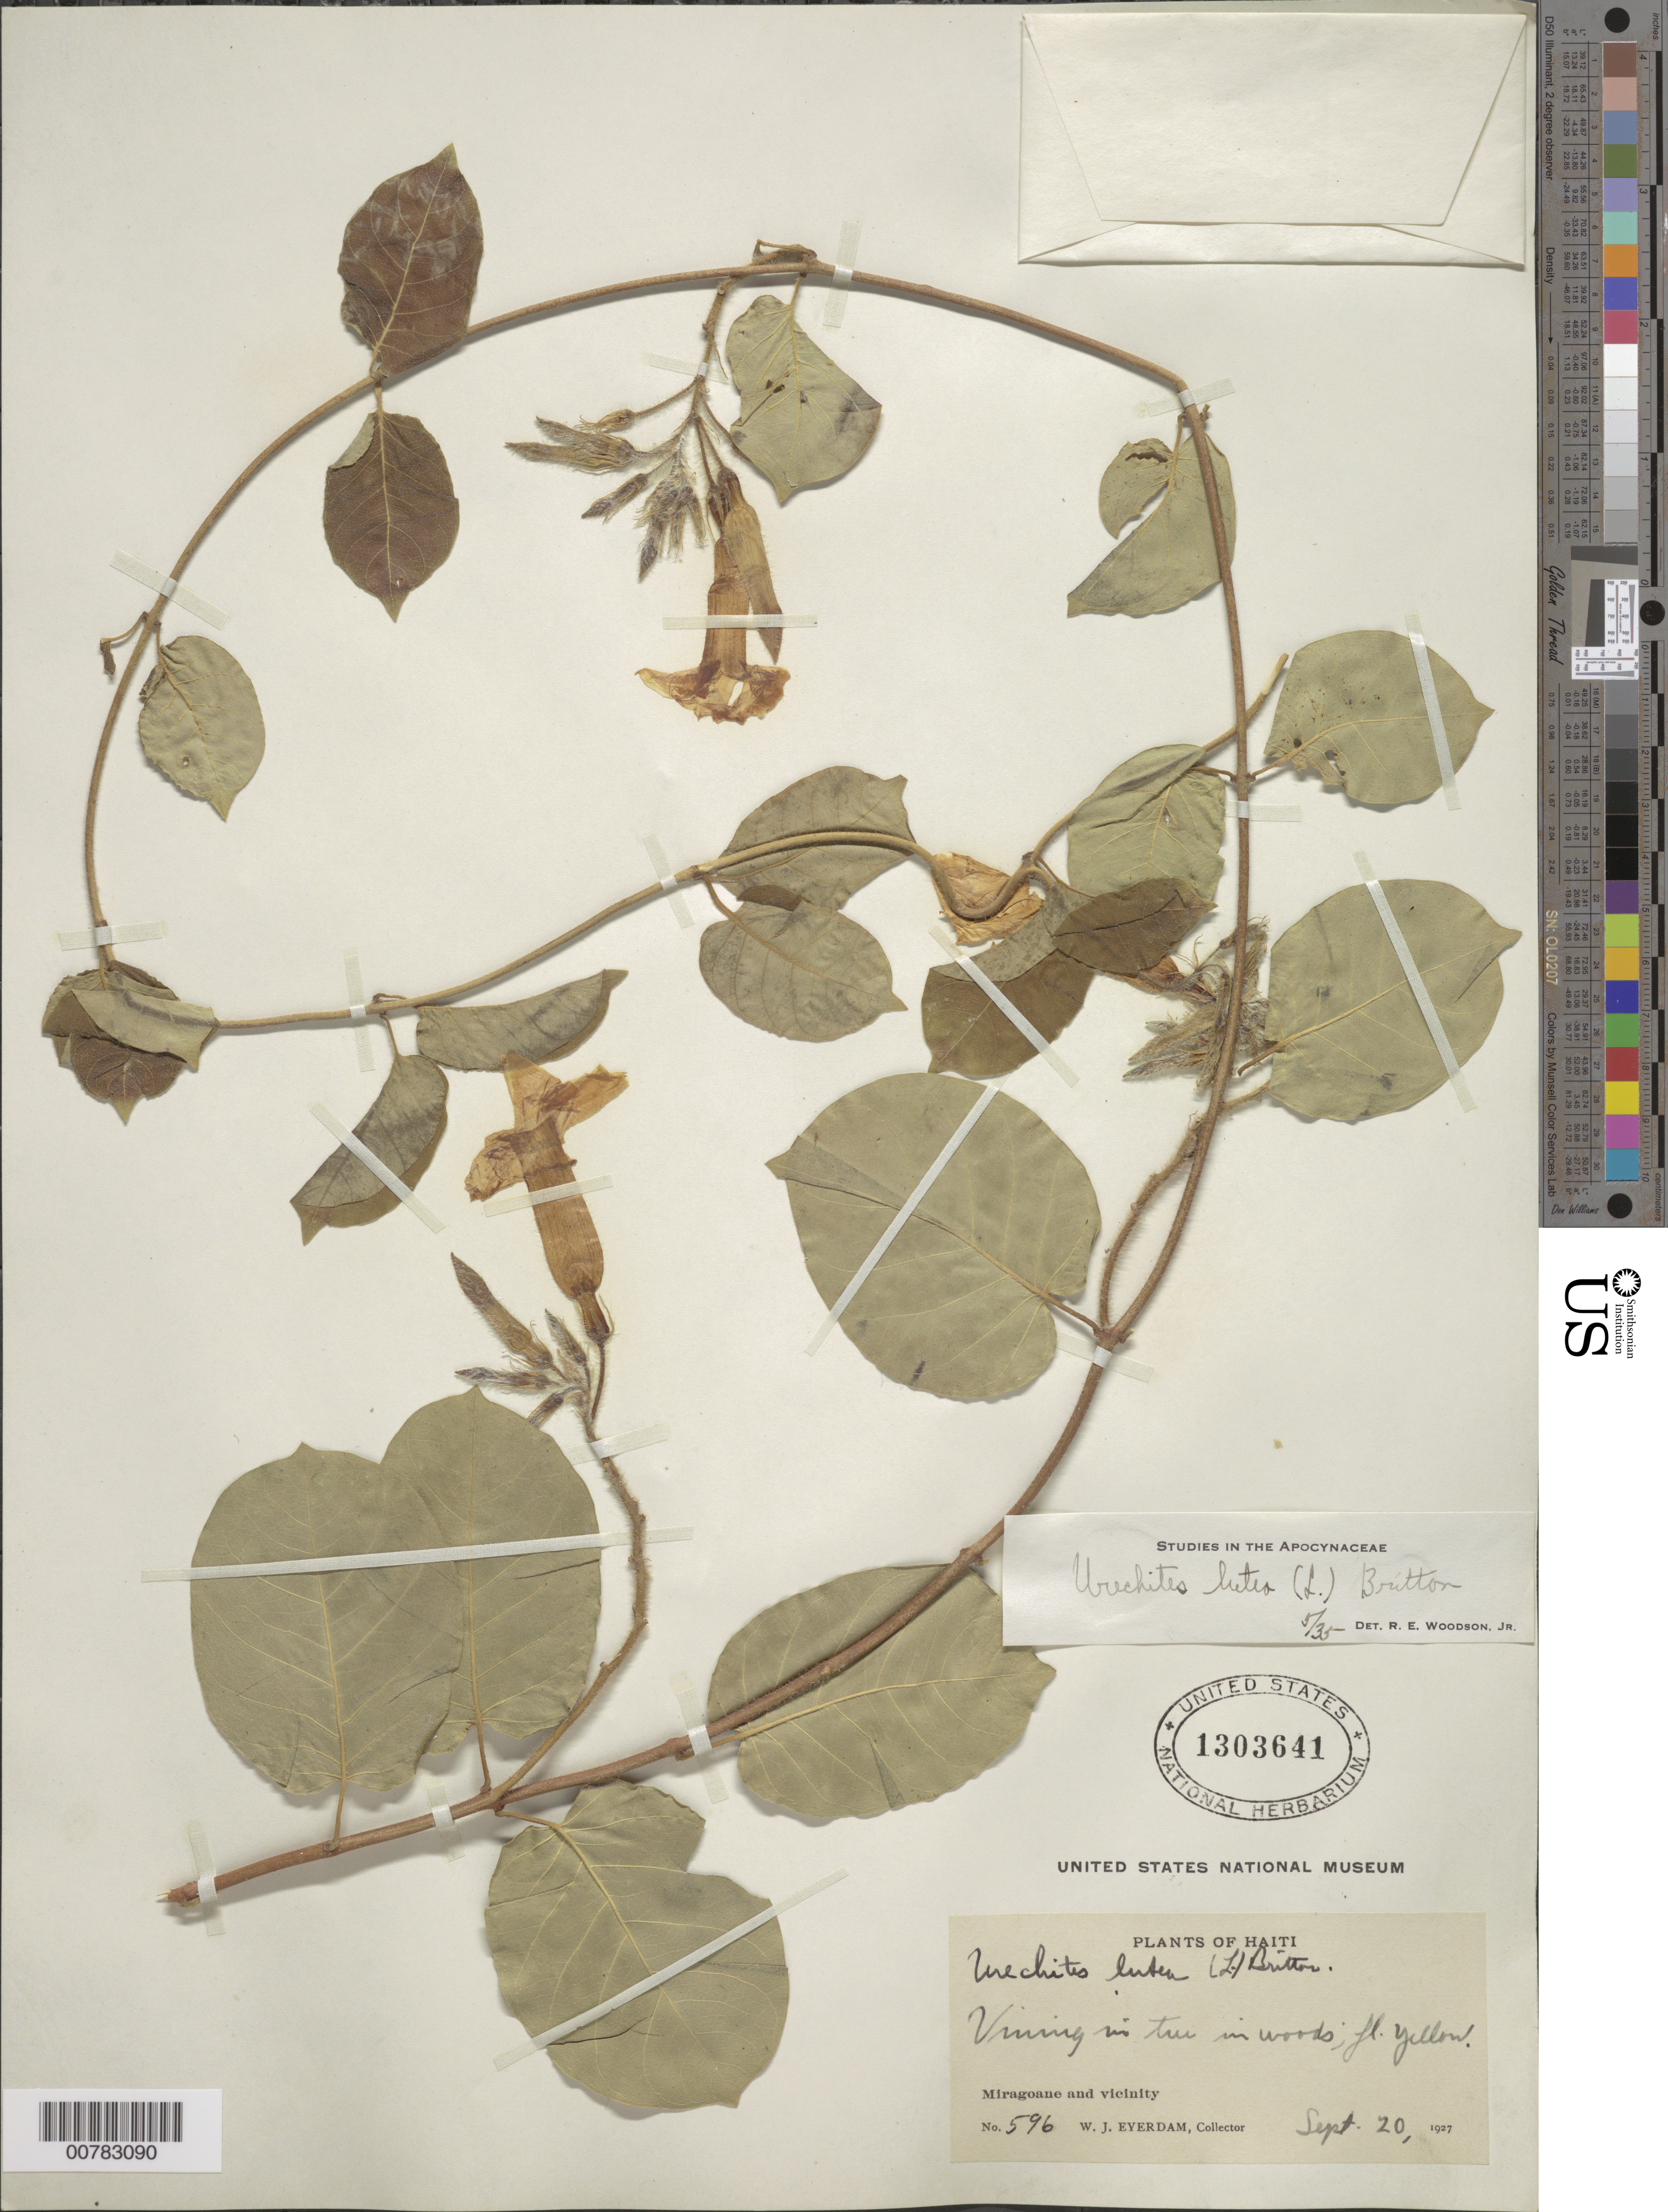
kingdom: Plantae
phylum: Tracheophyta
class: Magnoliopsida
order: Gentianales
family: Apocynaceae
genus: Pentalinon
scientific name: Pentalinon luteum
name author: (L.) B.F. Hansen & Wunderlin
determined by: Woodson, R. E., Jr.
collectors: W. J. Eyerdam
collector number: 596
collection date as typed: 20 Sep 1927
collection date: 1927-09-20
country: Haiti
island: Hispaniola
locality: Miragoane and vicinity.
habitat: In woods.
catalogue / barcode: US 1303641